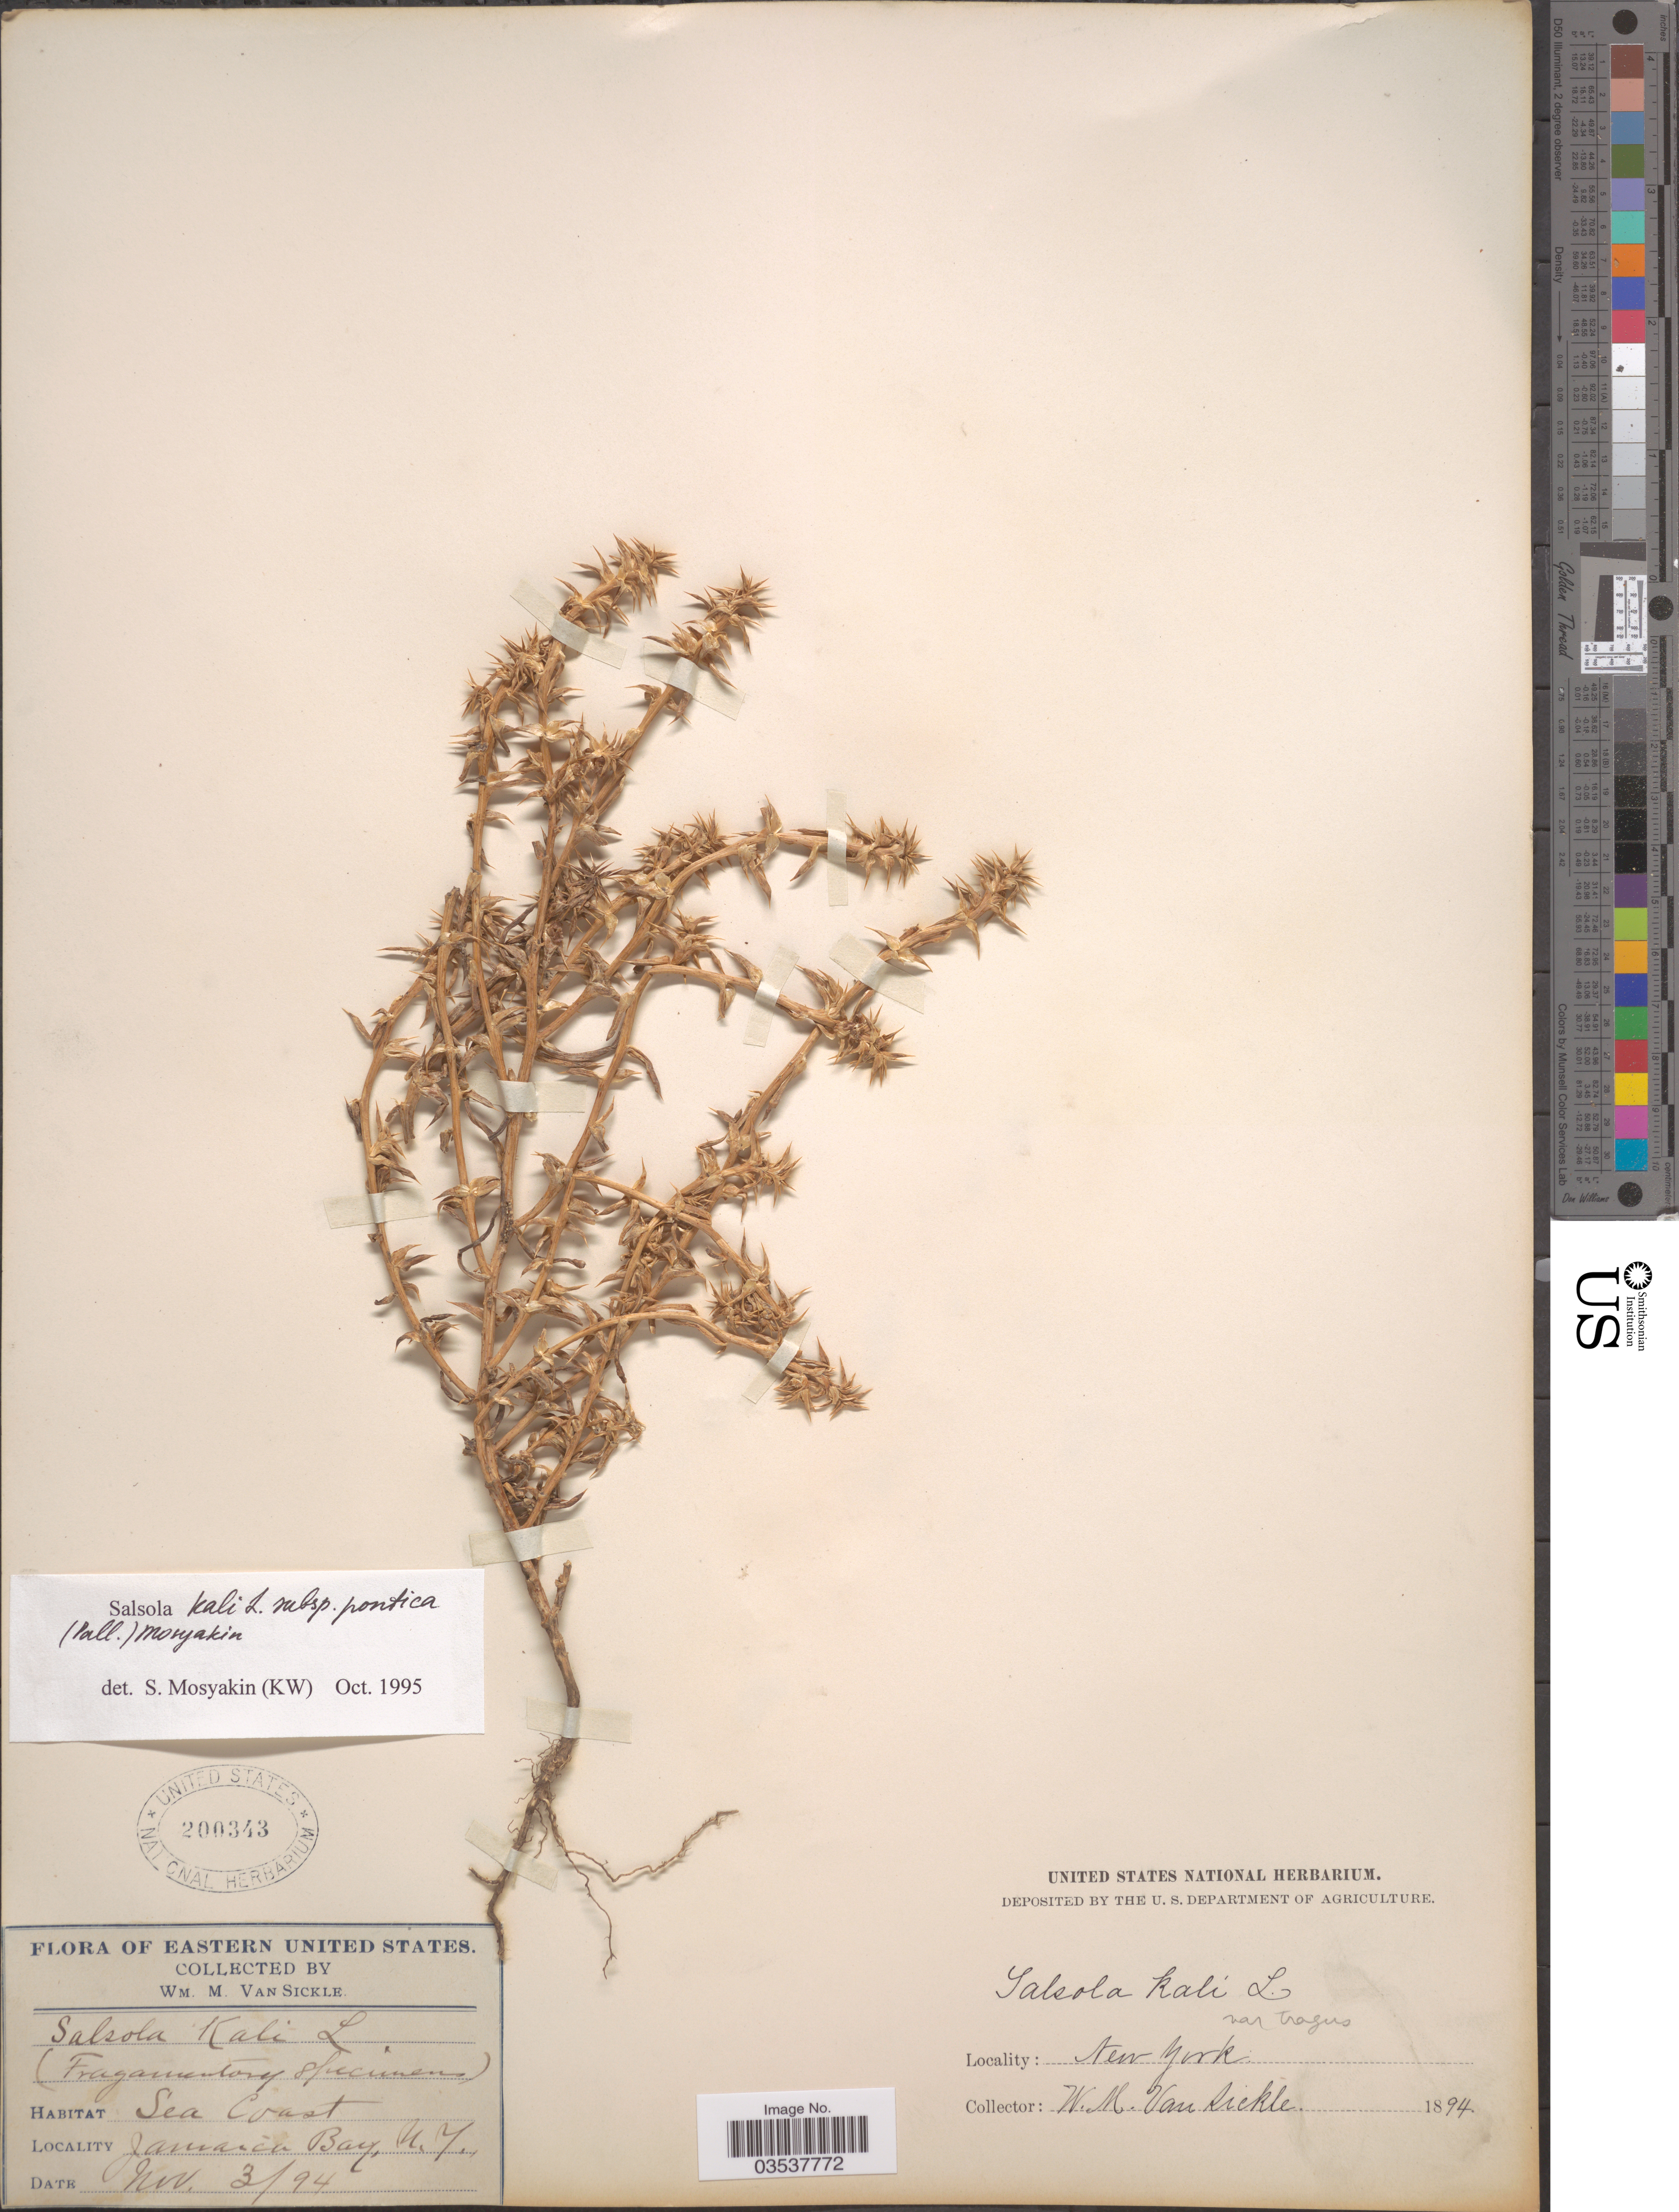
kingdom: Plantae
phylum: Tracheophyta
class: Magnoliopsida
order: Caryophyllales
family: Amaranthaceae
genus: Salsola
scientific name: Salsola kali var. caroliniana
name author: (Walter) Nutt.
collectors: W. M. Van Sickle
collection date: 1894-11-03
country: United States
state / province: New York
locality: Jamaica Bay.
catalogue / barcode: US 200343